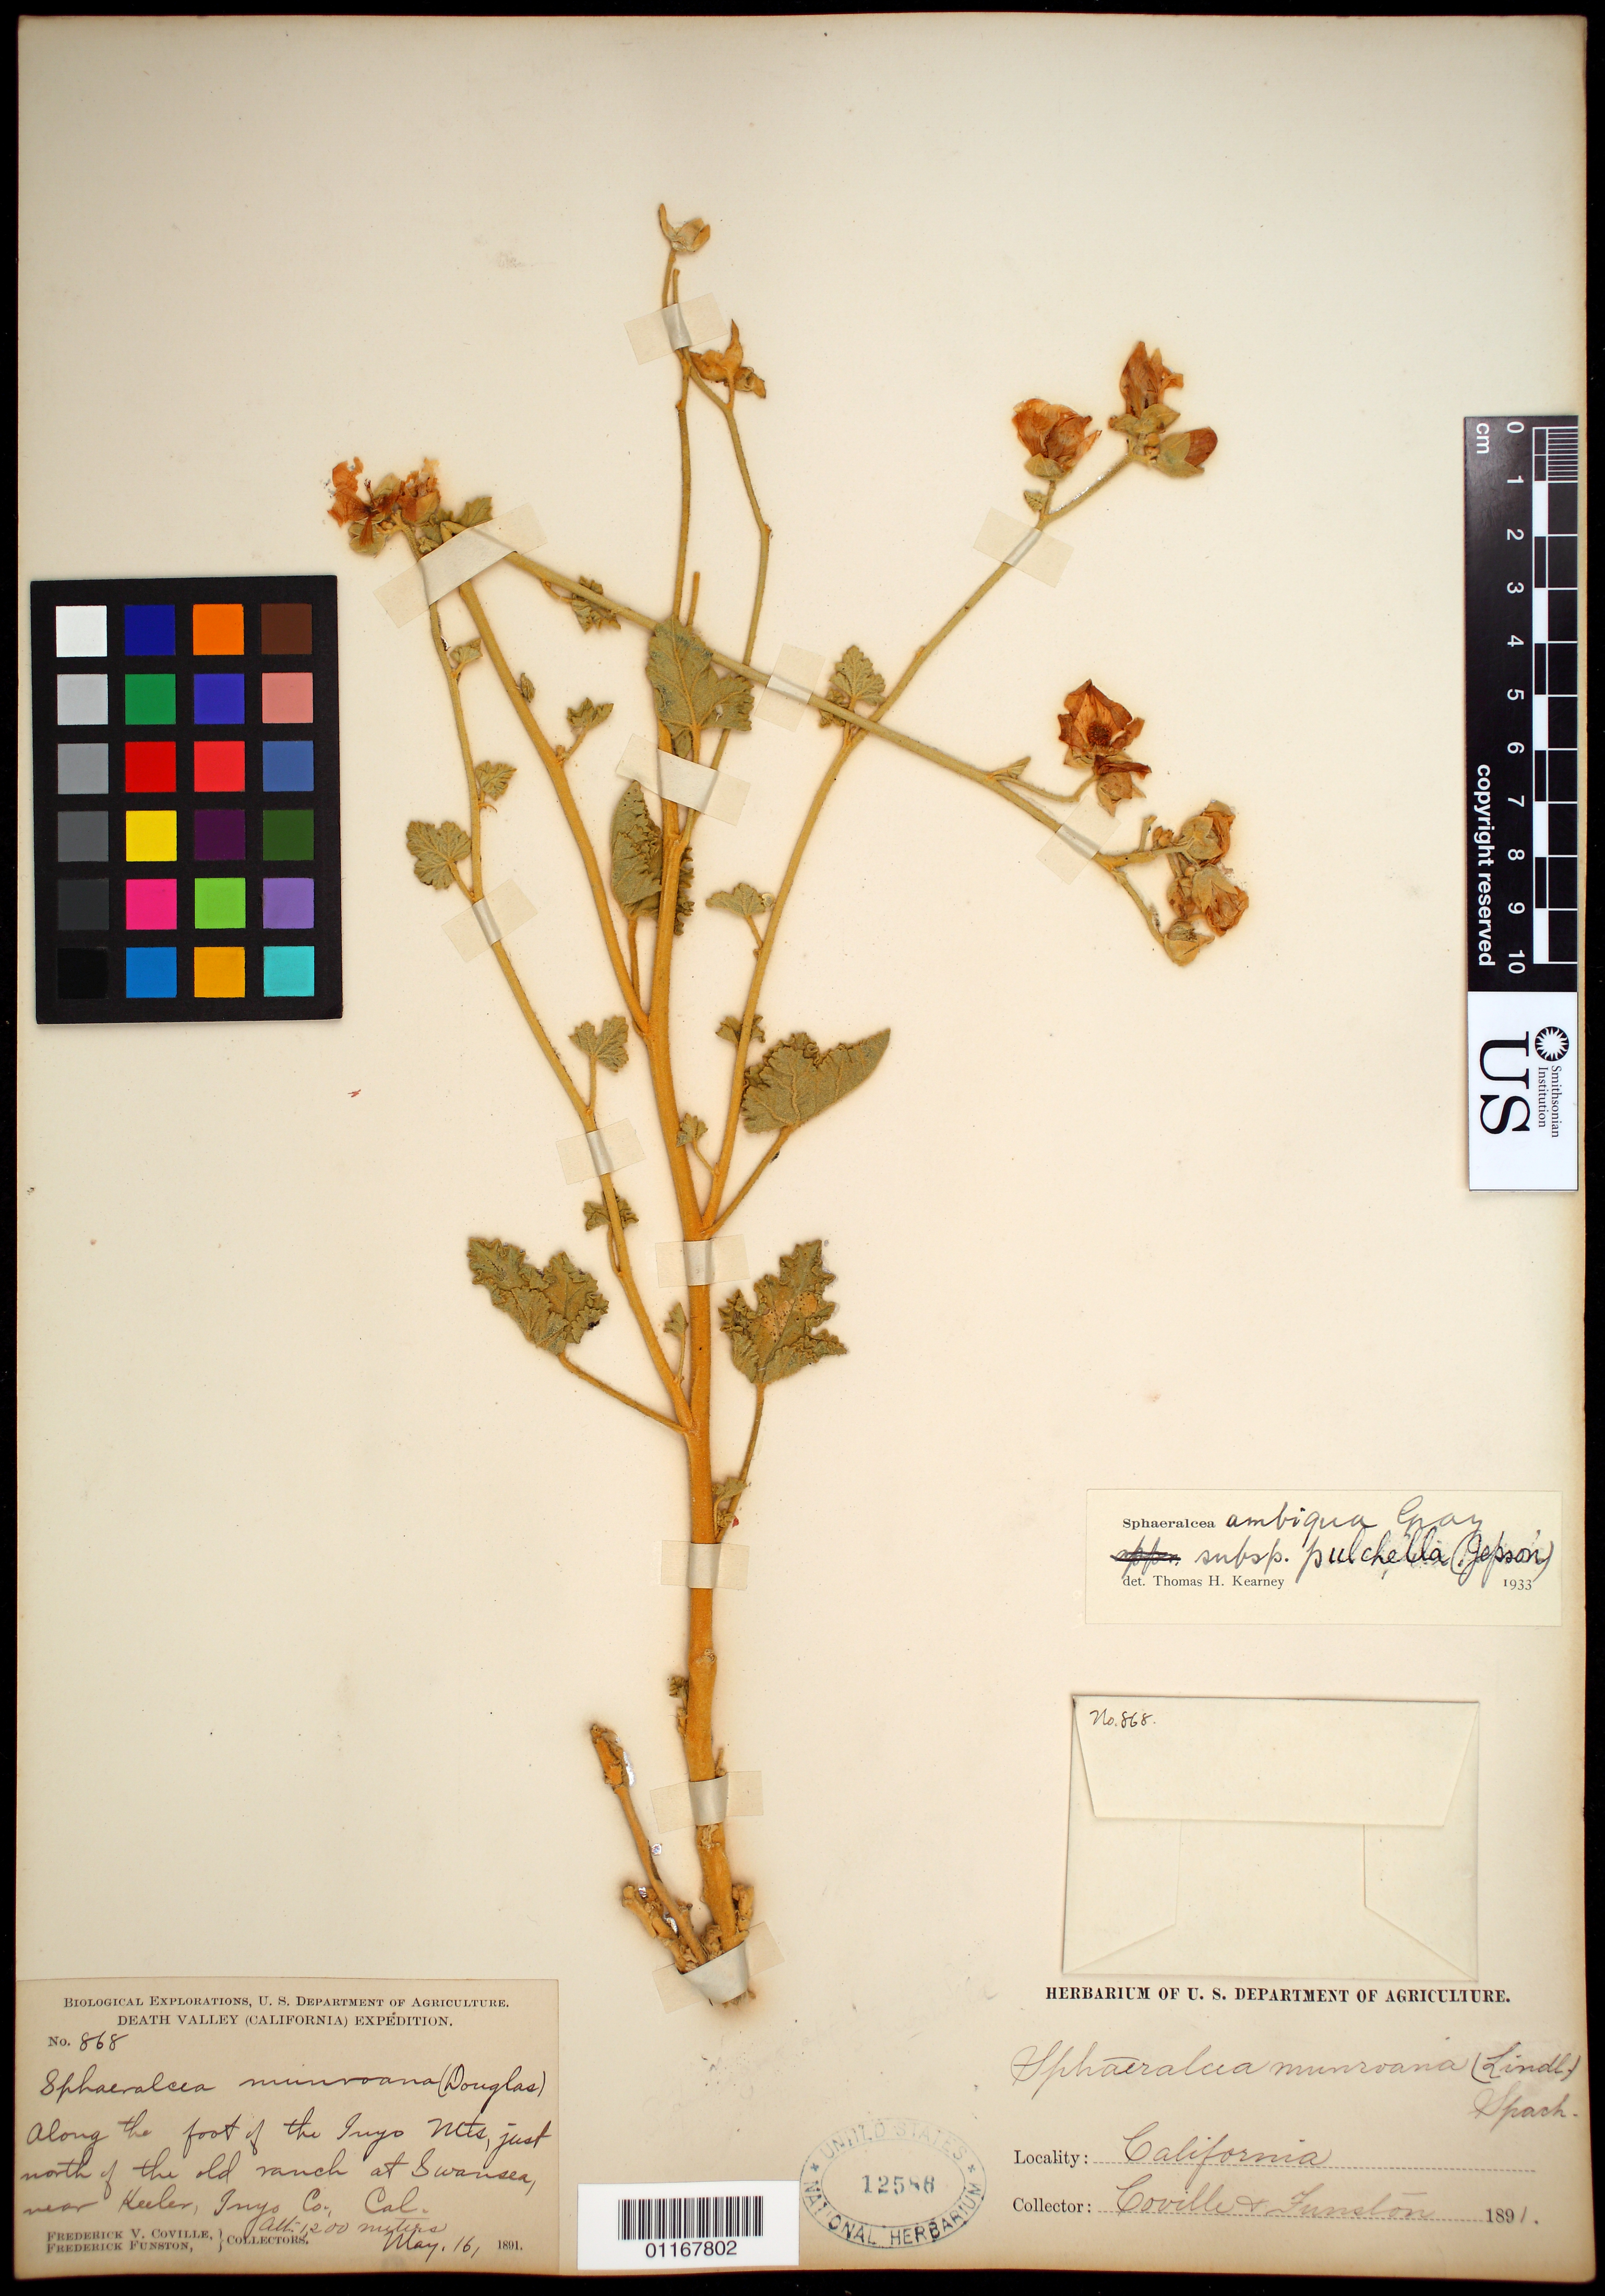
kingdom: Plantae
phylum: Tracheophyta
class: Magnoliopsida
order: Malvales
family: Malvaceae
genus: Sphaeralcea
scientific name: Sphaeralcea ambigua var. pulchella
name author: Jeps.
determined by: Kearney, T. H.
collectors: F. V. Coville & F. Funston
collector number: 868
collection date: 1891-05-16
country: United States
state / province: California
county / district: Inyo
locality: Along the foot of the Inyo Mts.,just north of the old ranch at Swan Sea near Keeler.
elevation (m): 1200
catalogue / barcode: US 12586